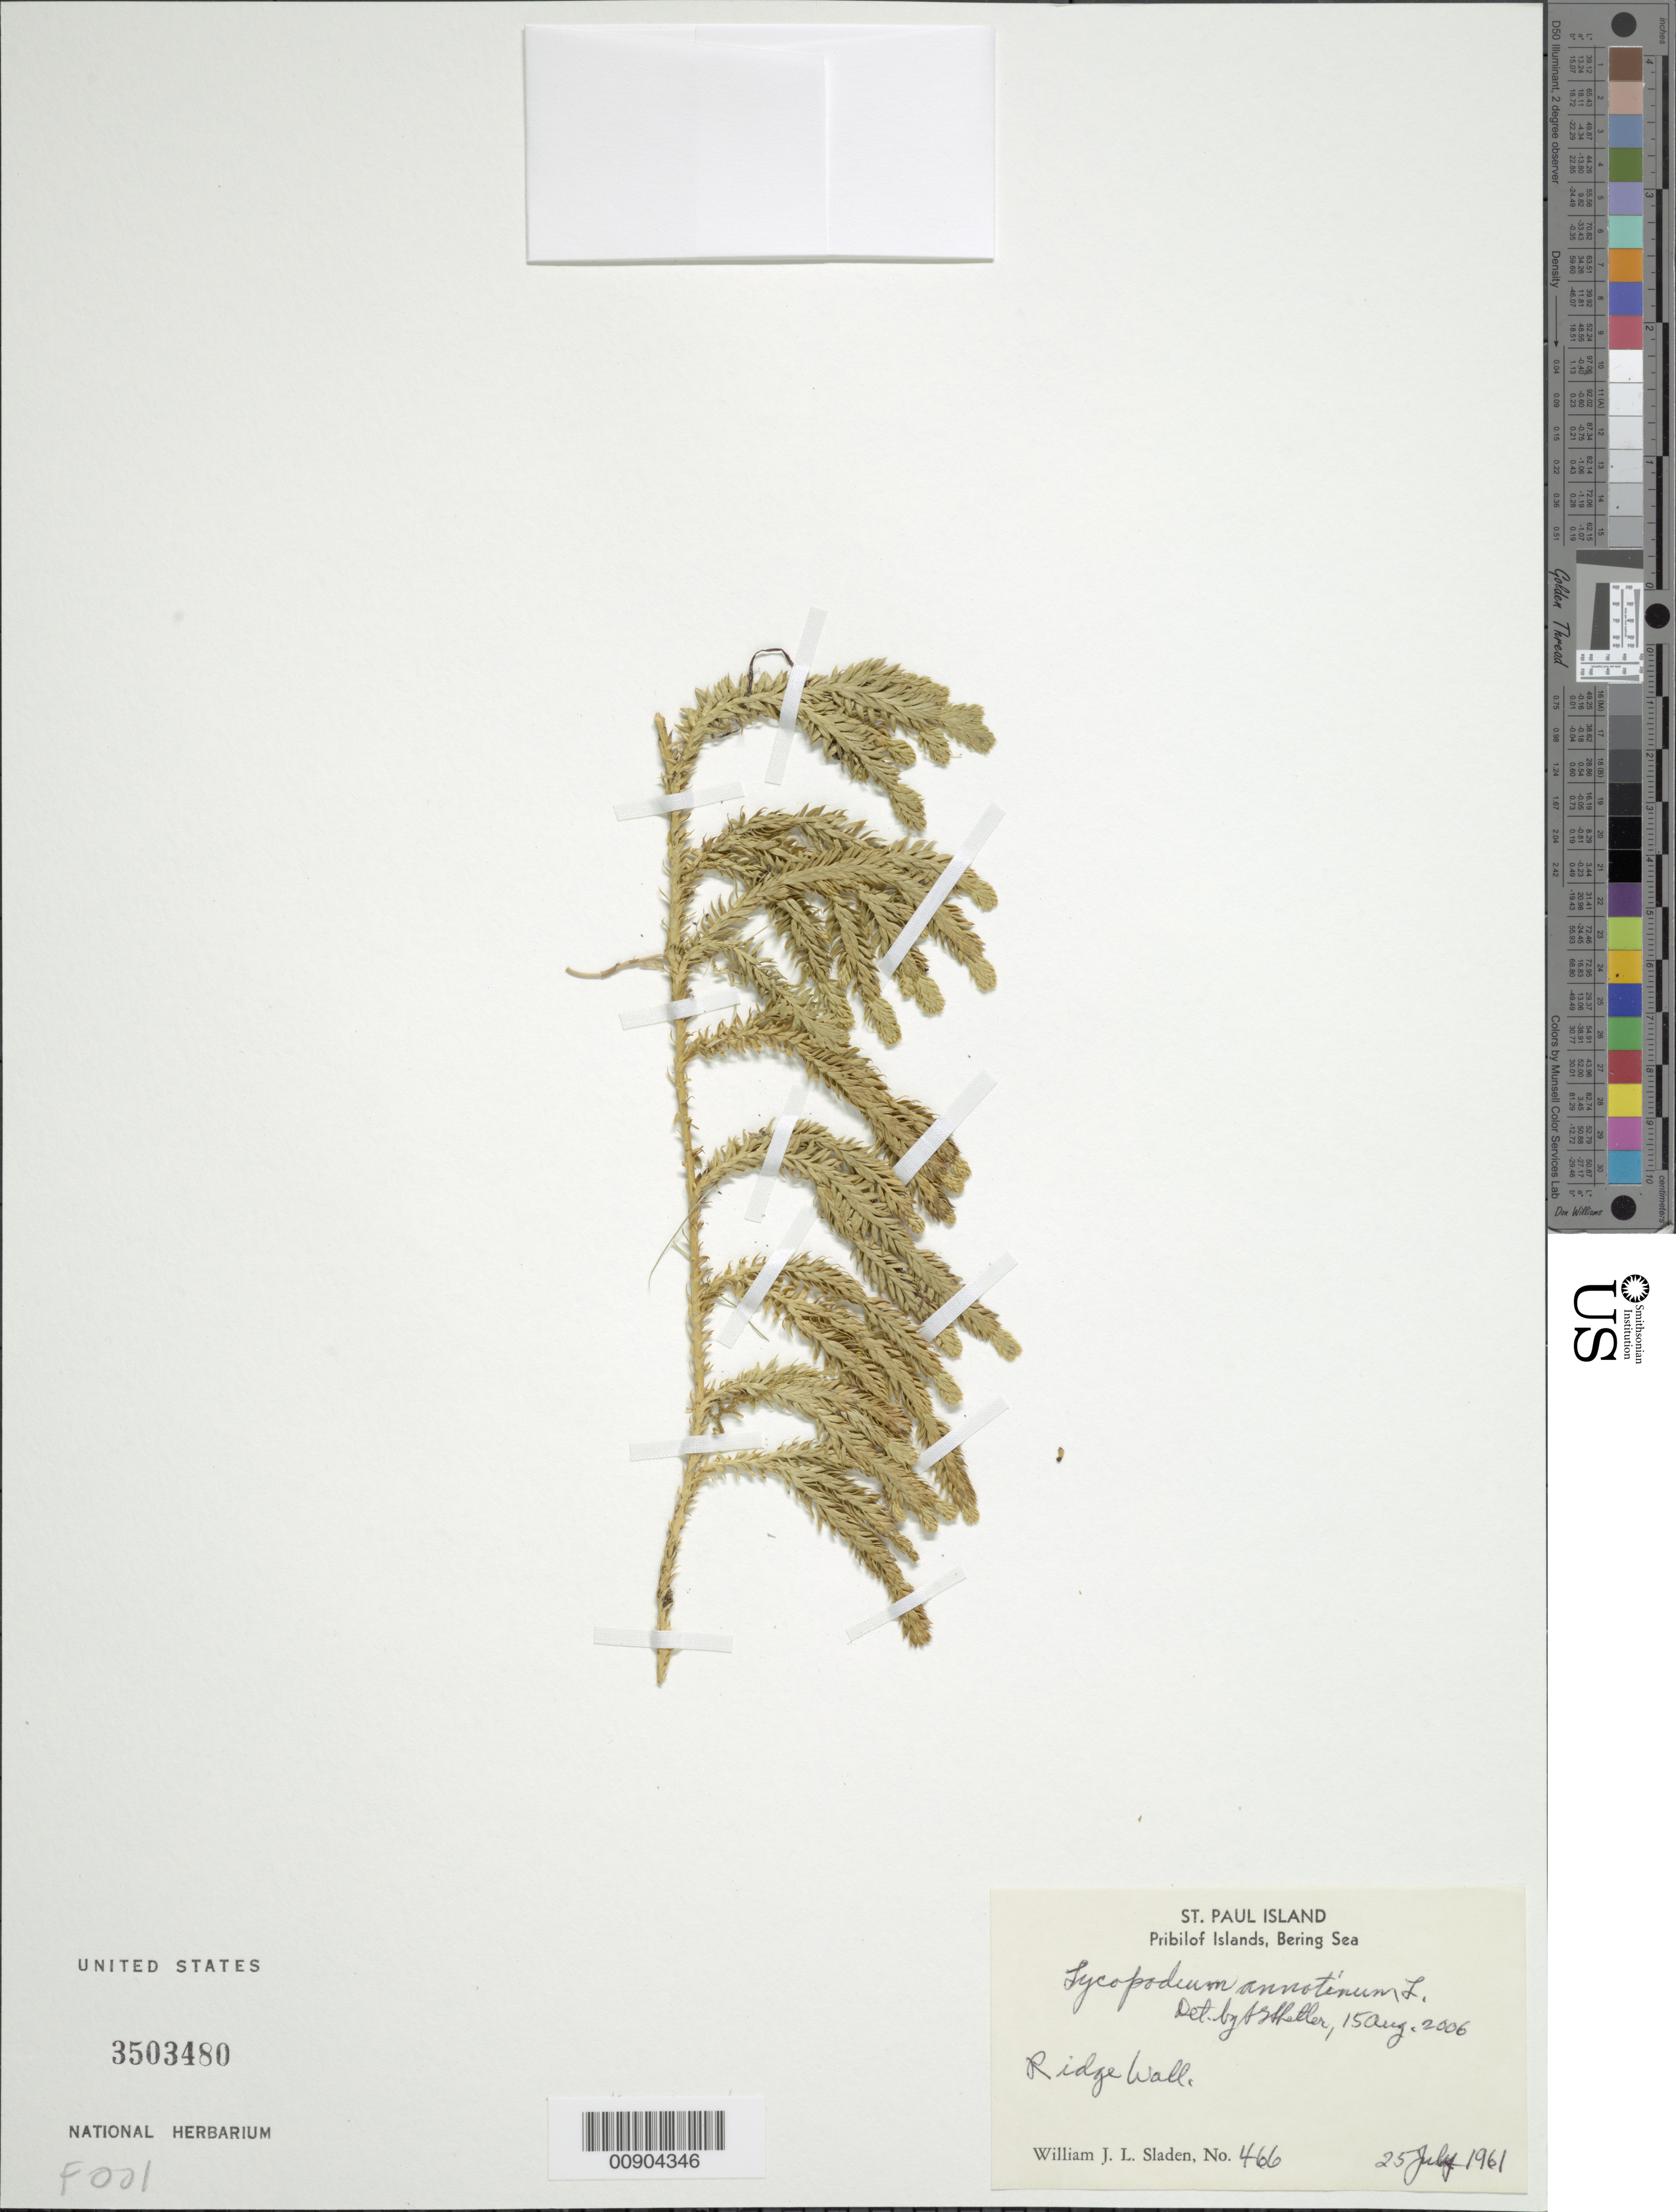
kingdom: Plantae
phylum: Tracheophyta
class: Lycopodiopsida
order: Lycopodiales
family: Lycopodiaceae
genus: Spinulum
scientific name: Spinulum annotinum subsp. annotinum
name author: (L.) A. Haines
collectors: W. Sladen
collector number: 466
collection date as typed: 25 Jul 1961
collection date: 1961-07-25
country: United States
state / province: Alaska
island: St. Paul Island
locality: Ridge Wall., Bering Sea, Pribilof Islands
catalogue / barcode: US 3503480